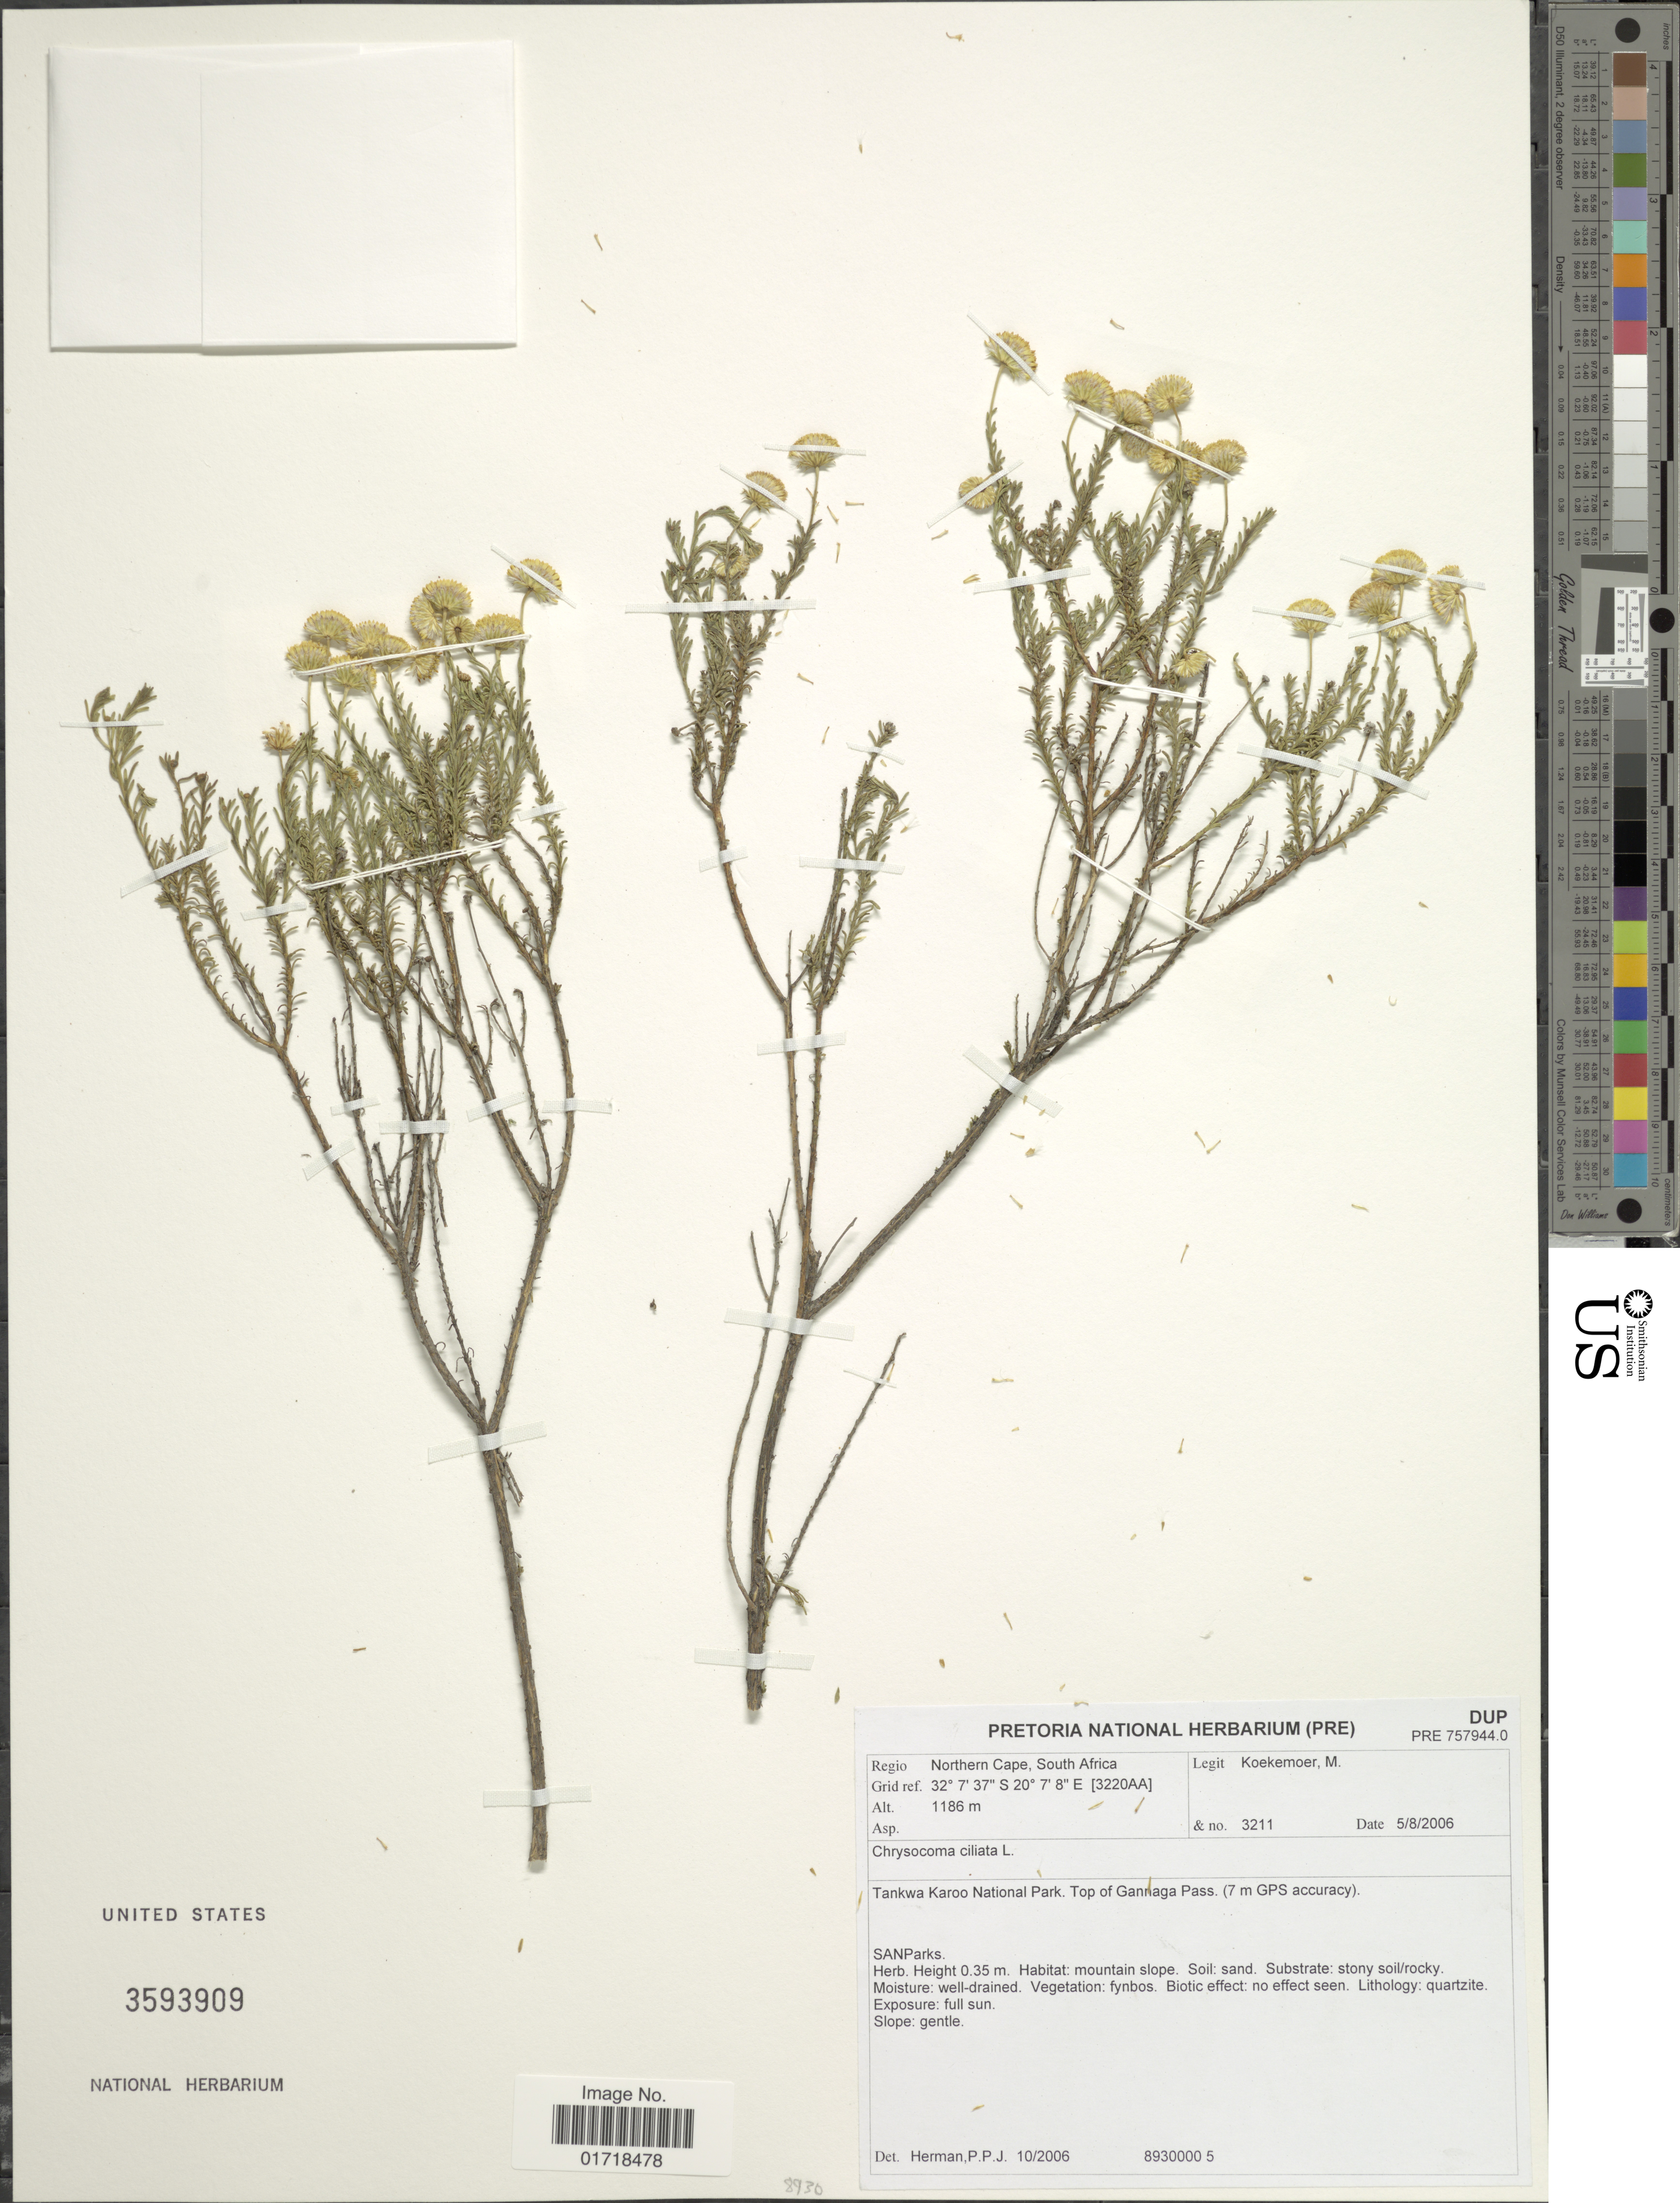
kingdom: Plantae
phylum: Tracheophyta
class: Magnoliopsida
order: Asterales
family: Asteraceae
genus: Chrysocoma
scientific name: Chrysocoma ciliata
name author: L.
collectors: M. Koekemoer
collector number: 3211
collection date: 2006-08-05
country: South Africa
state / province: Northern Cape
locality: Tankwa Karoo National Park, Top of Gannaga Pass. ( 7 m GPS accuracy ).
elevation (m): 1186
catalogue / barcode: US 3593909